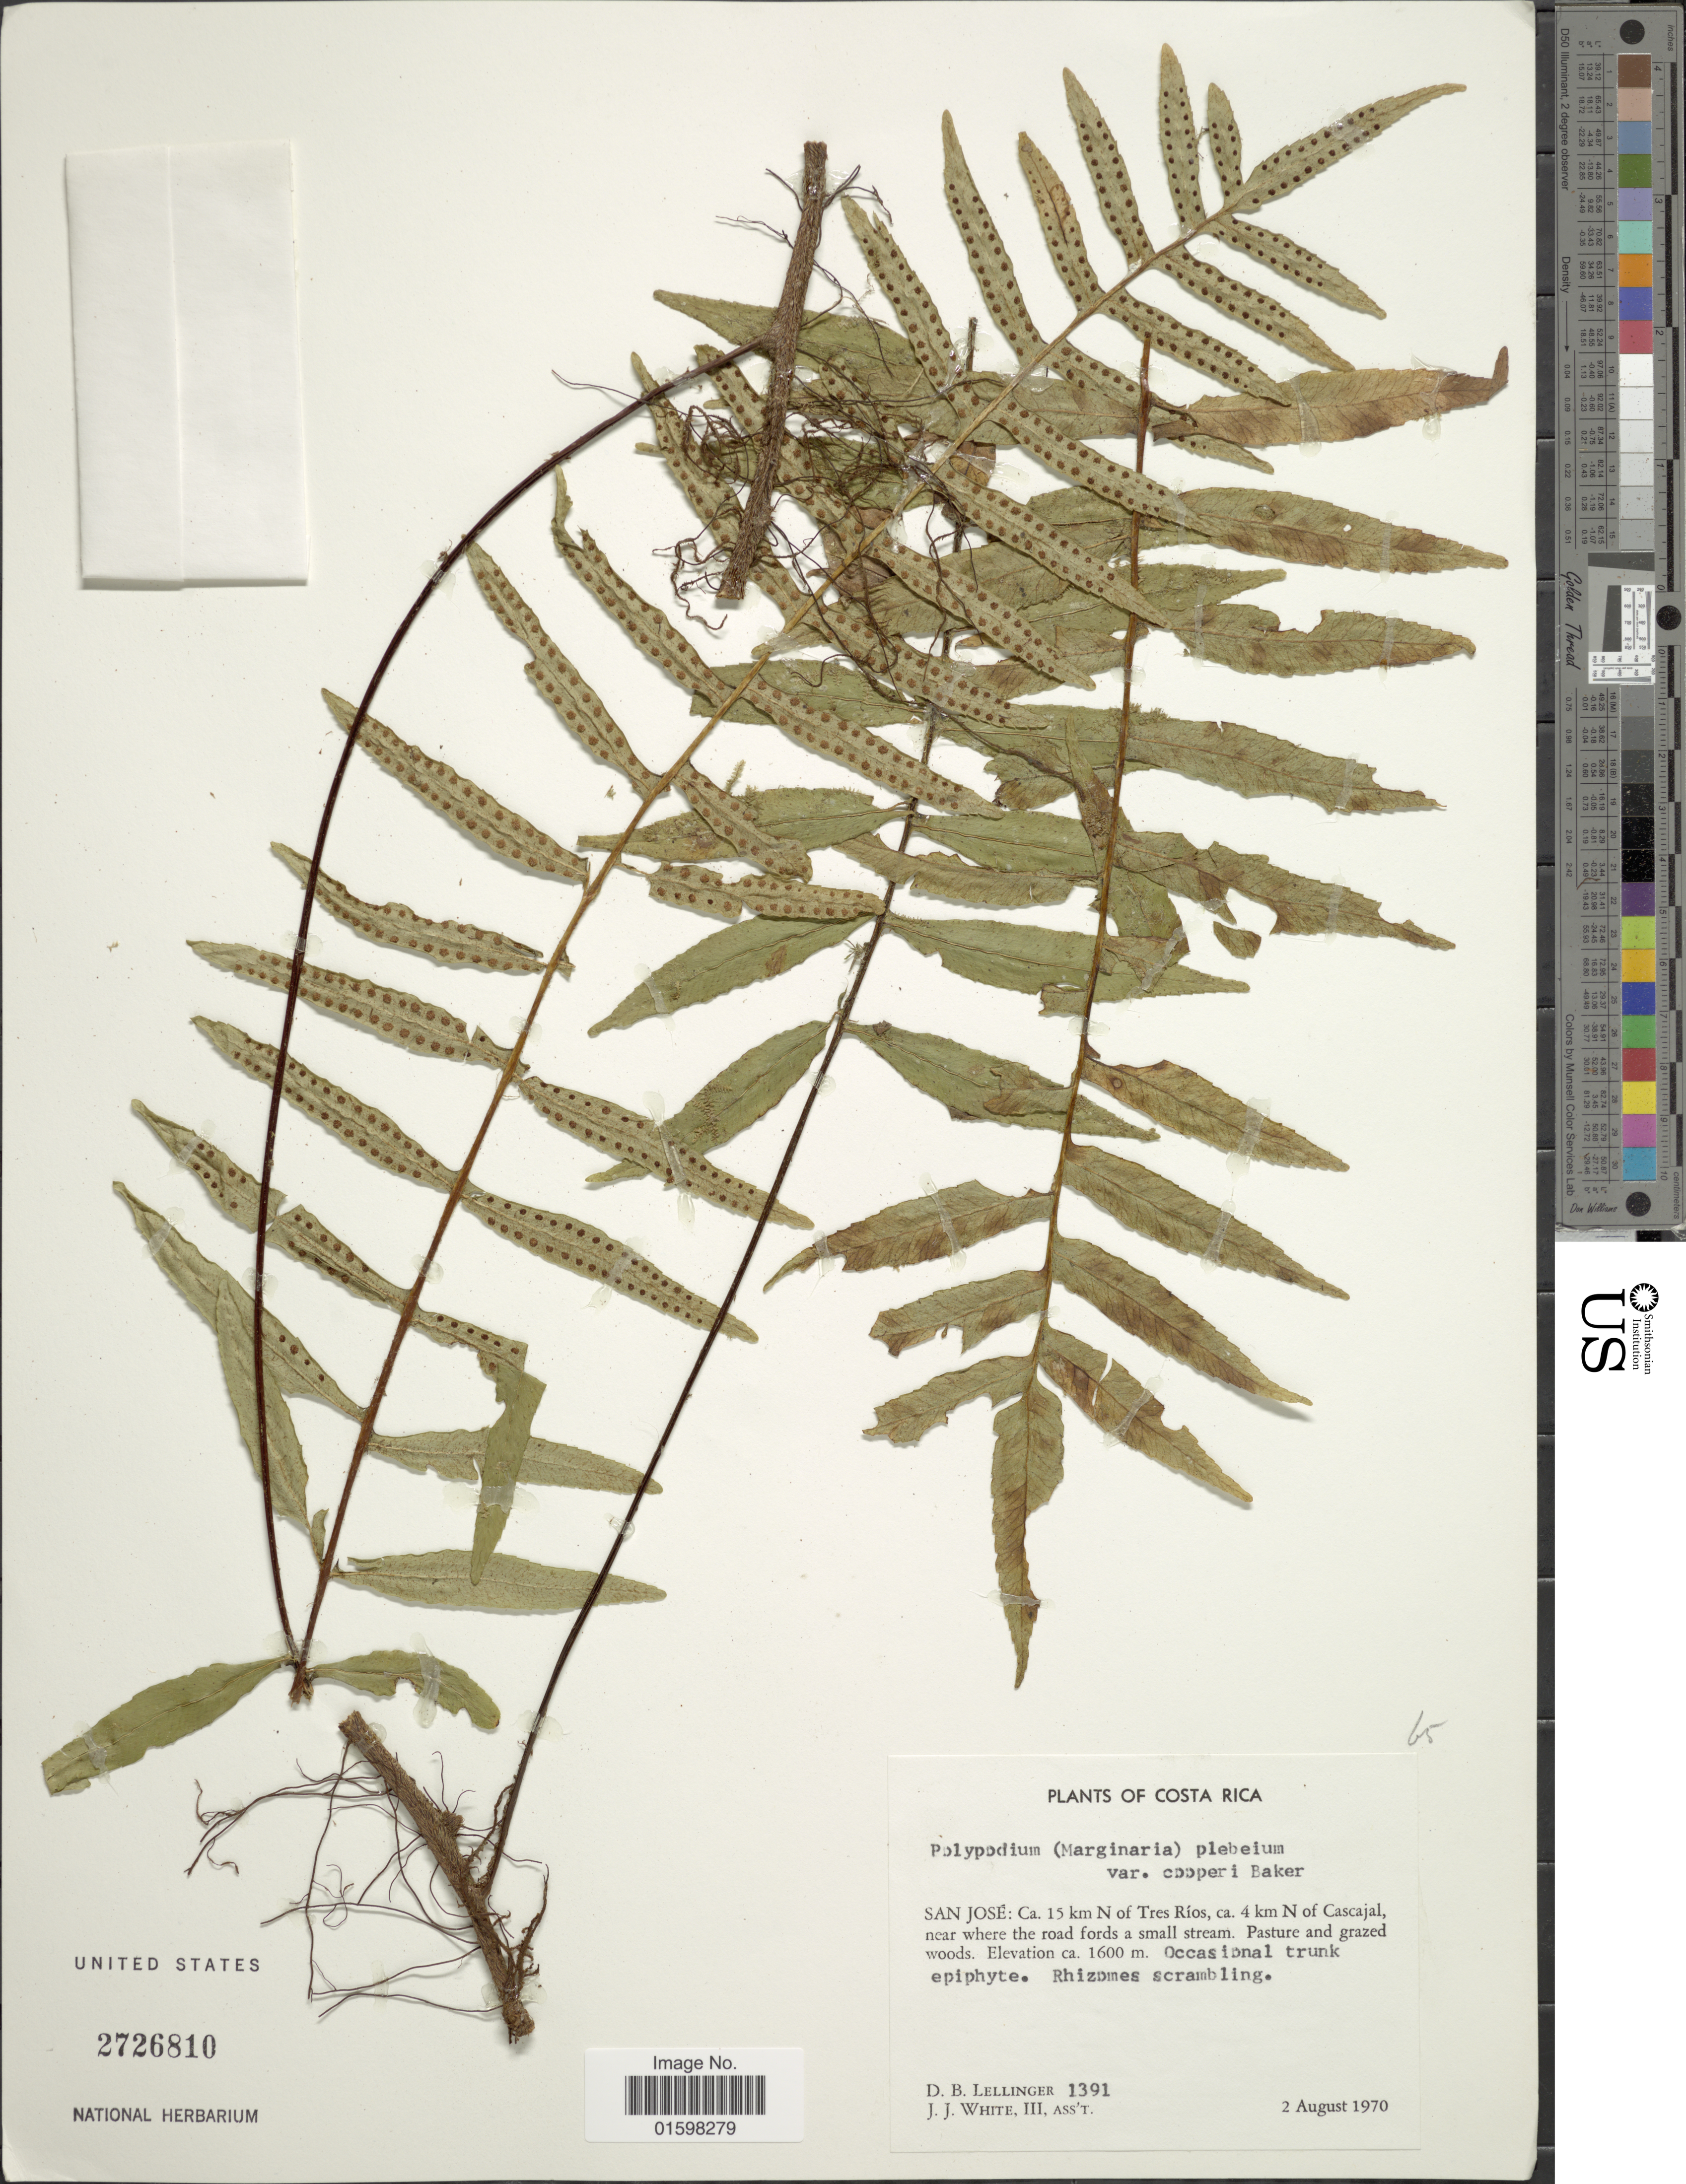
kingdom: Plantae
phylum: Tracheophyta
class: Polypodiopsida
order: Polypodiales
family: Polypodiaceae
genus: Pleopeltis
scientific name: Pleopeltis plebeia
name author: (Schltdl. ex Cham.) A.R. Sm. & Tejero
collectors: D. B. Lellinger & J. J. White III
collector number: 1391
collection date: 1970-08-02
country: Costa Rica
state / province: San José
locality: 15 km N of Tres Rios, 4 km N of Cascijal, near where the road fords a small stream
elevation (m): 1600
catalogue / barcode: US 2726810